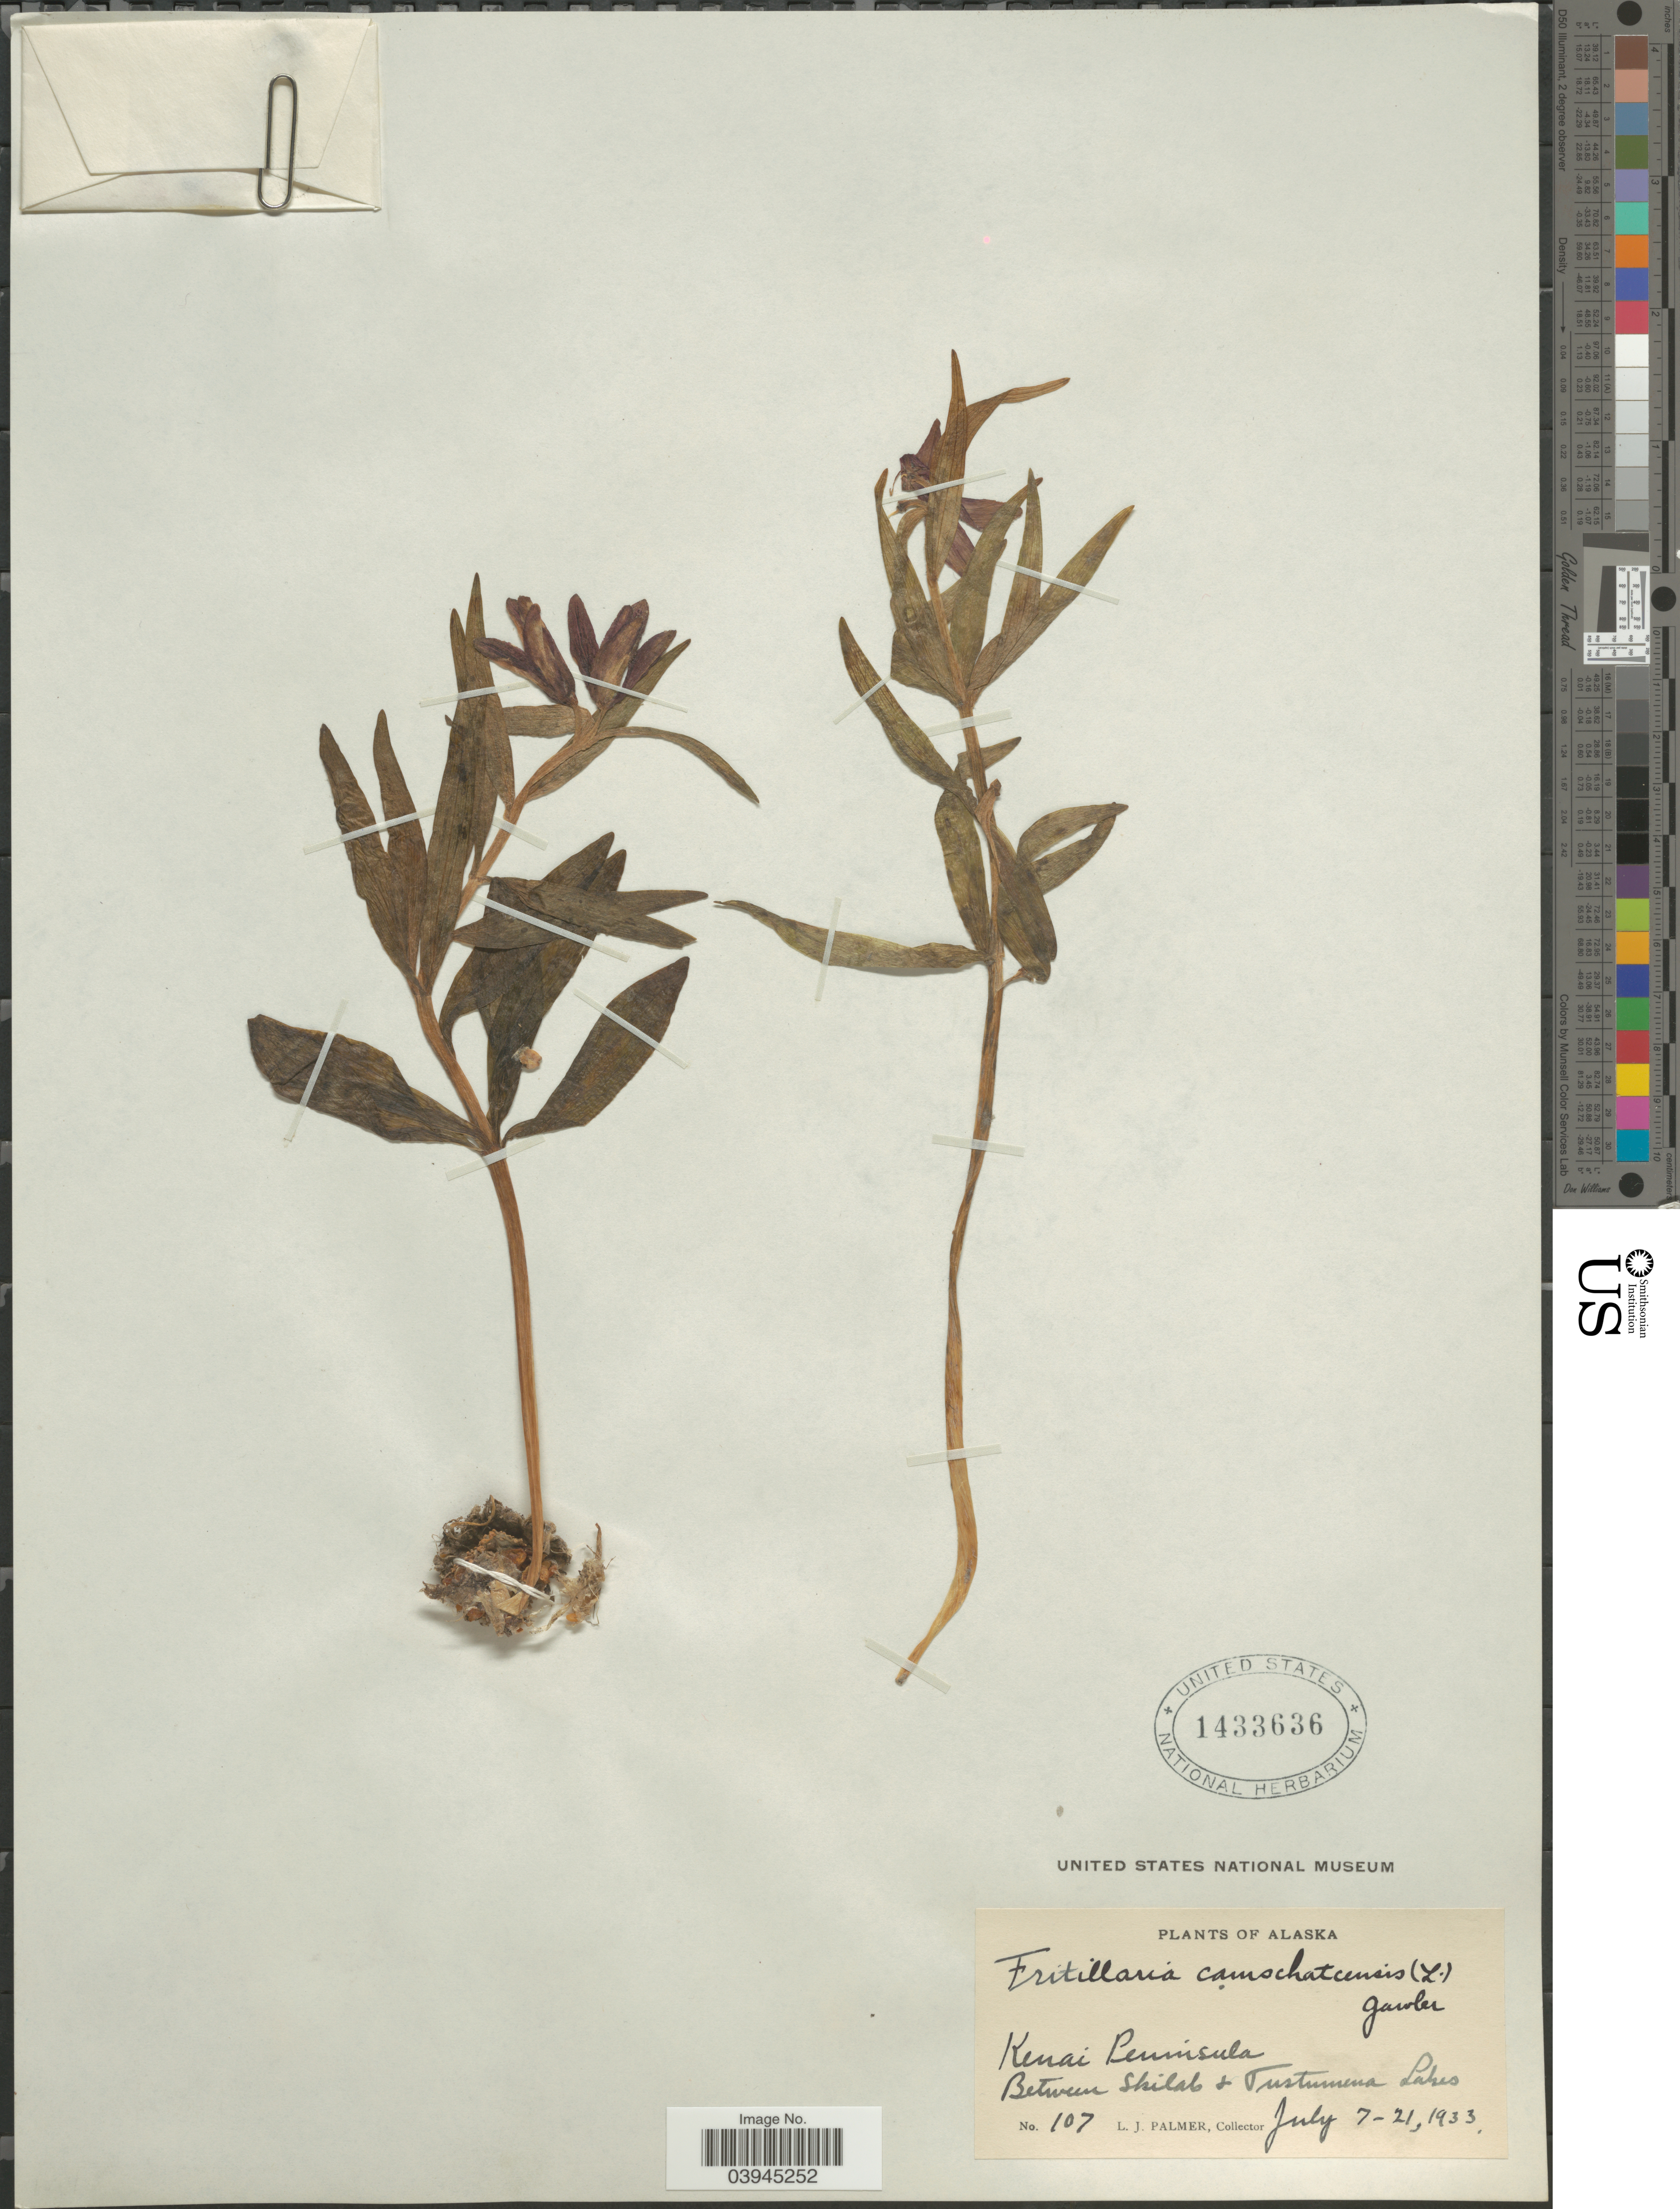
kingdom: Plantae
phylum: Tracheophyta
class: Liliopsida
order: Liliales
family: Liliaceae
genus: Fritillaria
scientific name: Fritillaria camschatcensis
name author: (L.) Ker Gawl.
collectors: L. J. Palmer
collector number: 107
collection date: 1933-07-07/1933-07-21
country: United States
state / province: Alaska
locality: Kenai Peninsula. Between Skilak + Tustumena Lakes.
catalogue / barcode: US 1433636